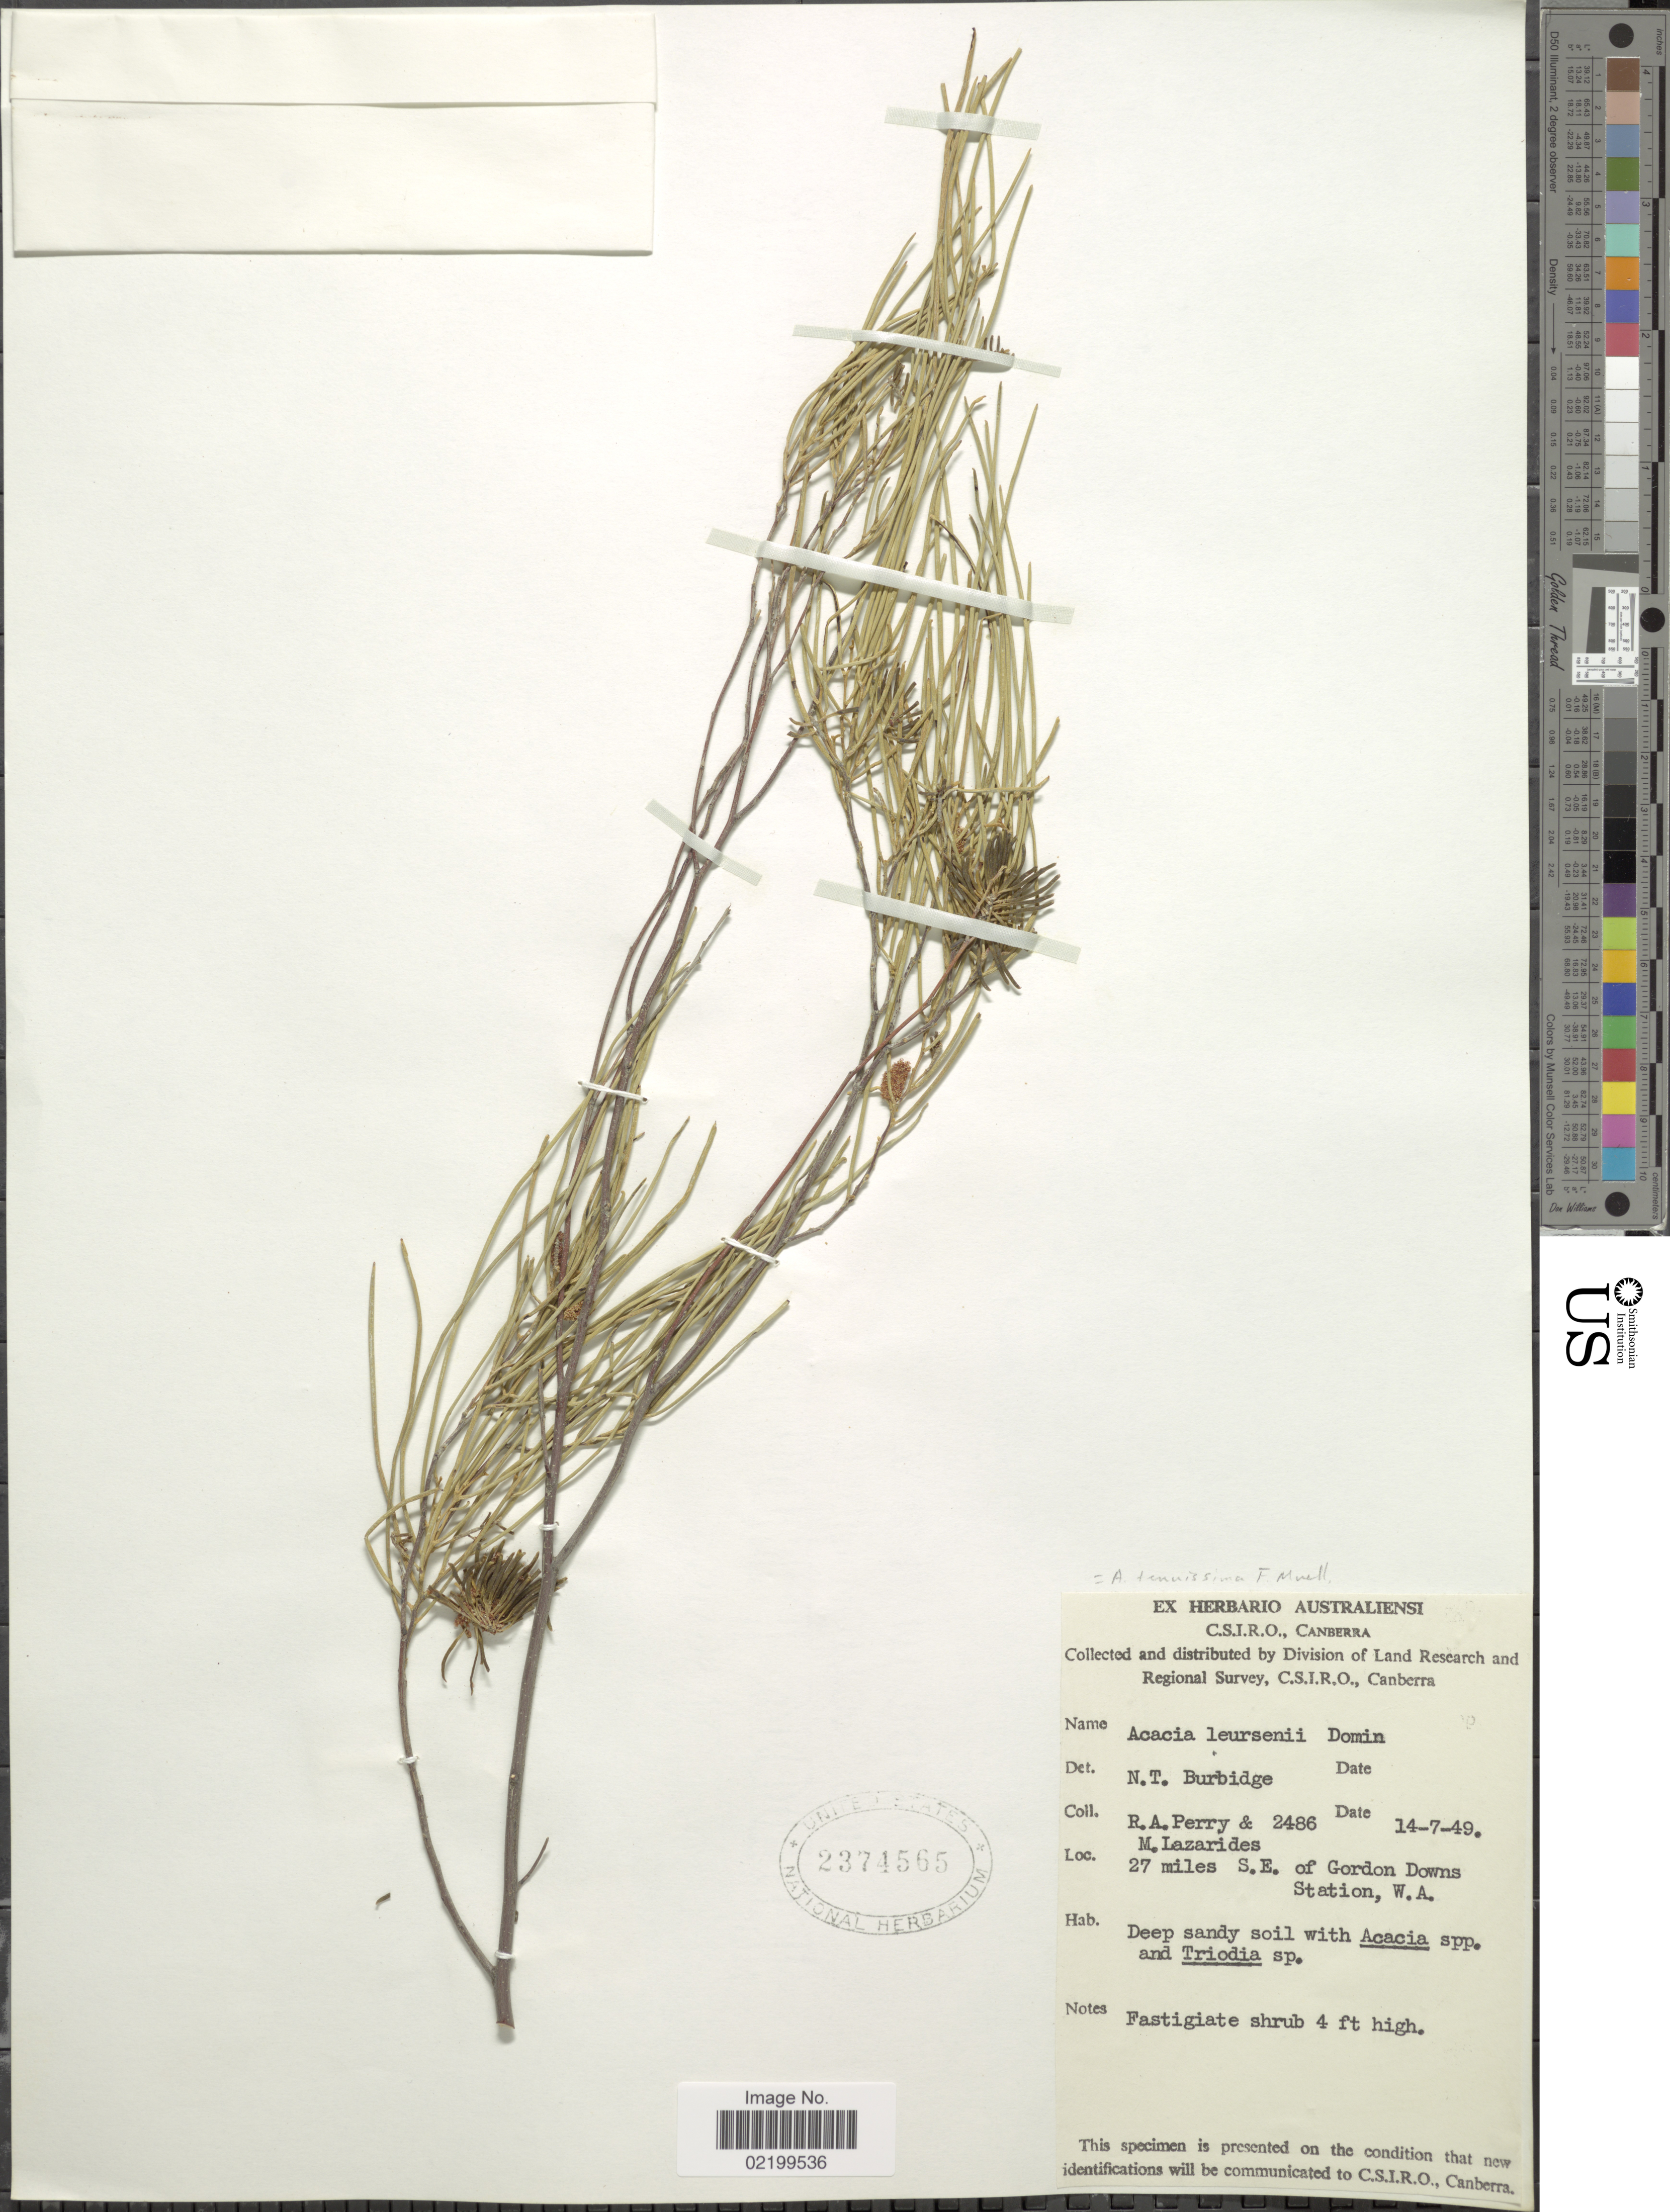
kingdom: Plantae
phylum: Tracheophyta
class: Magnoliopsida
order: Fabales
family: Fabaceae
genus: Acacia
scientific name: Acacia tenuissima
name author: F. Muell.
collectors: Perry, R. A. & M. Lazarides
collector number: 2486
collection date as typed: Transcribed d/m/y: 14/7/49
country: Australia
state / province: Western Australia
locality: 27 miles S.E. of Gordon Downs Station, W.A.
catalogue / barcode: US 2374565